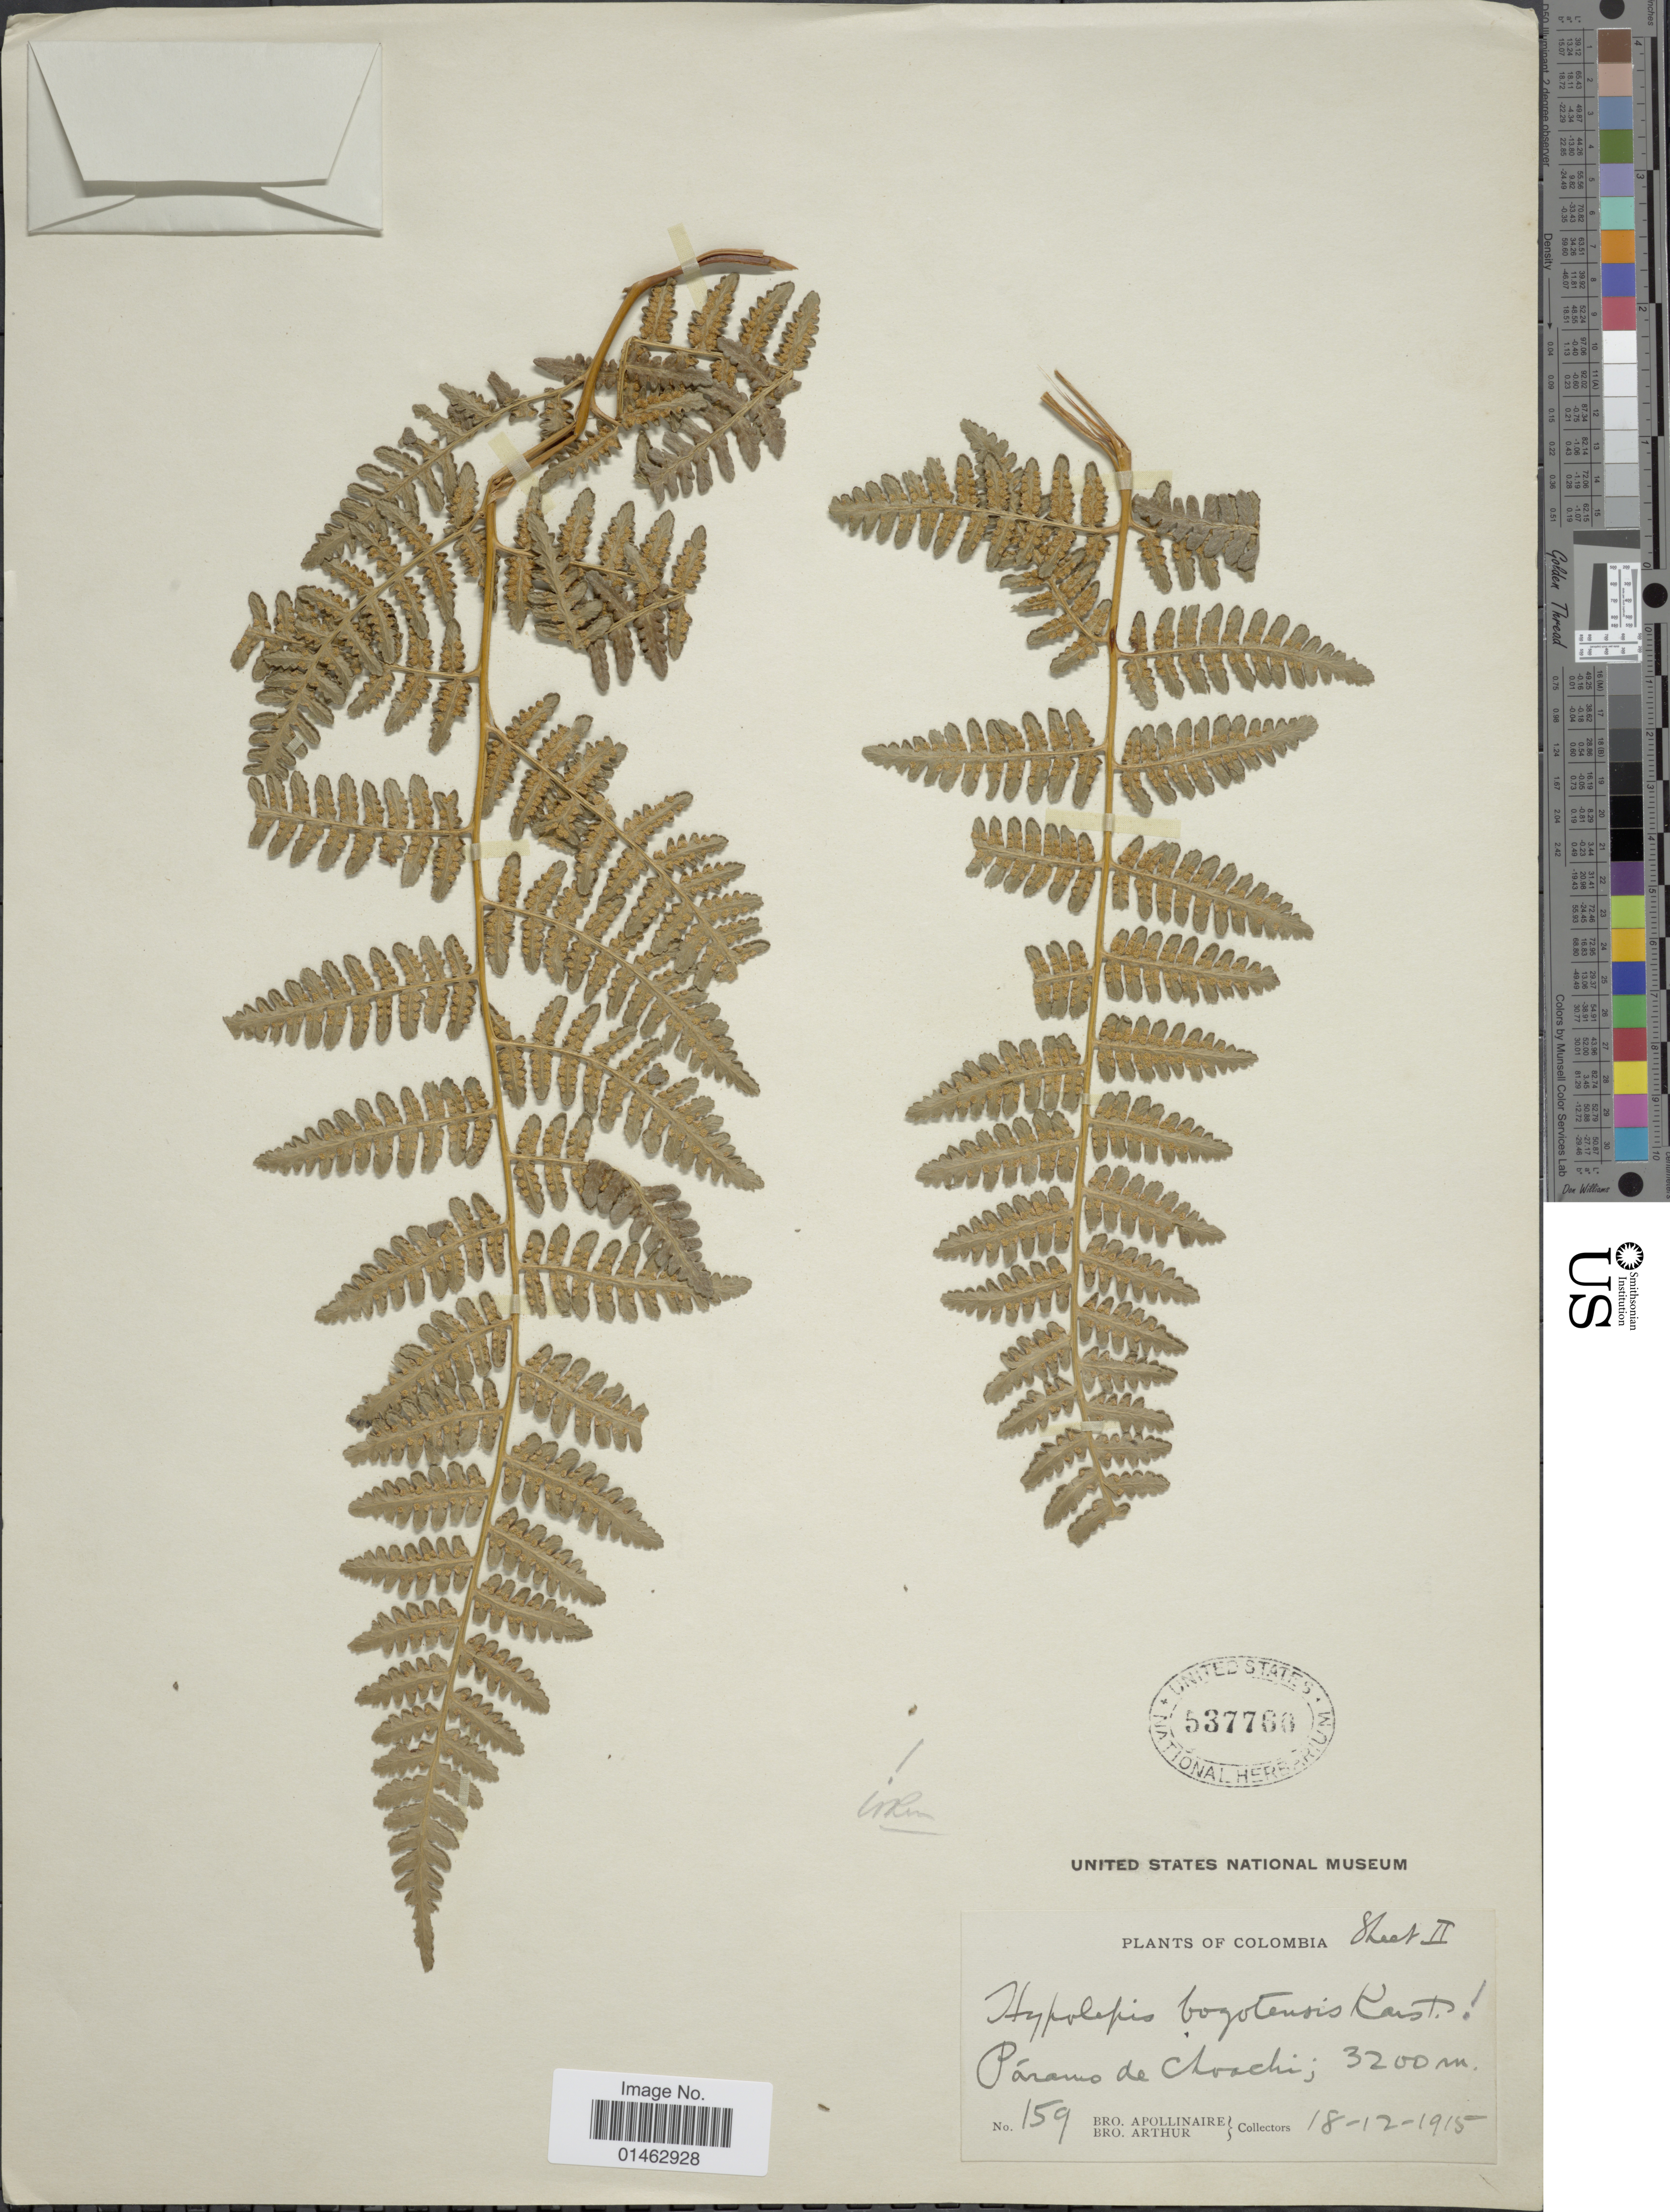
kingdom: Plantae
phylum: Tracheophyta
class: Polypodiopsida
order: Polypodiales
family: Dennstaedtiaceae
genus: Hypolepis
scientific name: Hypolepis bogotensis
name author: H. Karst.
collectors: Bro. Apolinar A. & Bro. Arthur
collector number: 159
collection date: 1915-12-18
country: Colombia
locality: Páramo de Choachi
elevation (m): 3200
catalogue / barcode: US 537766